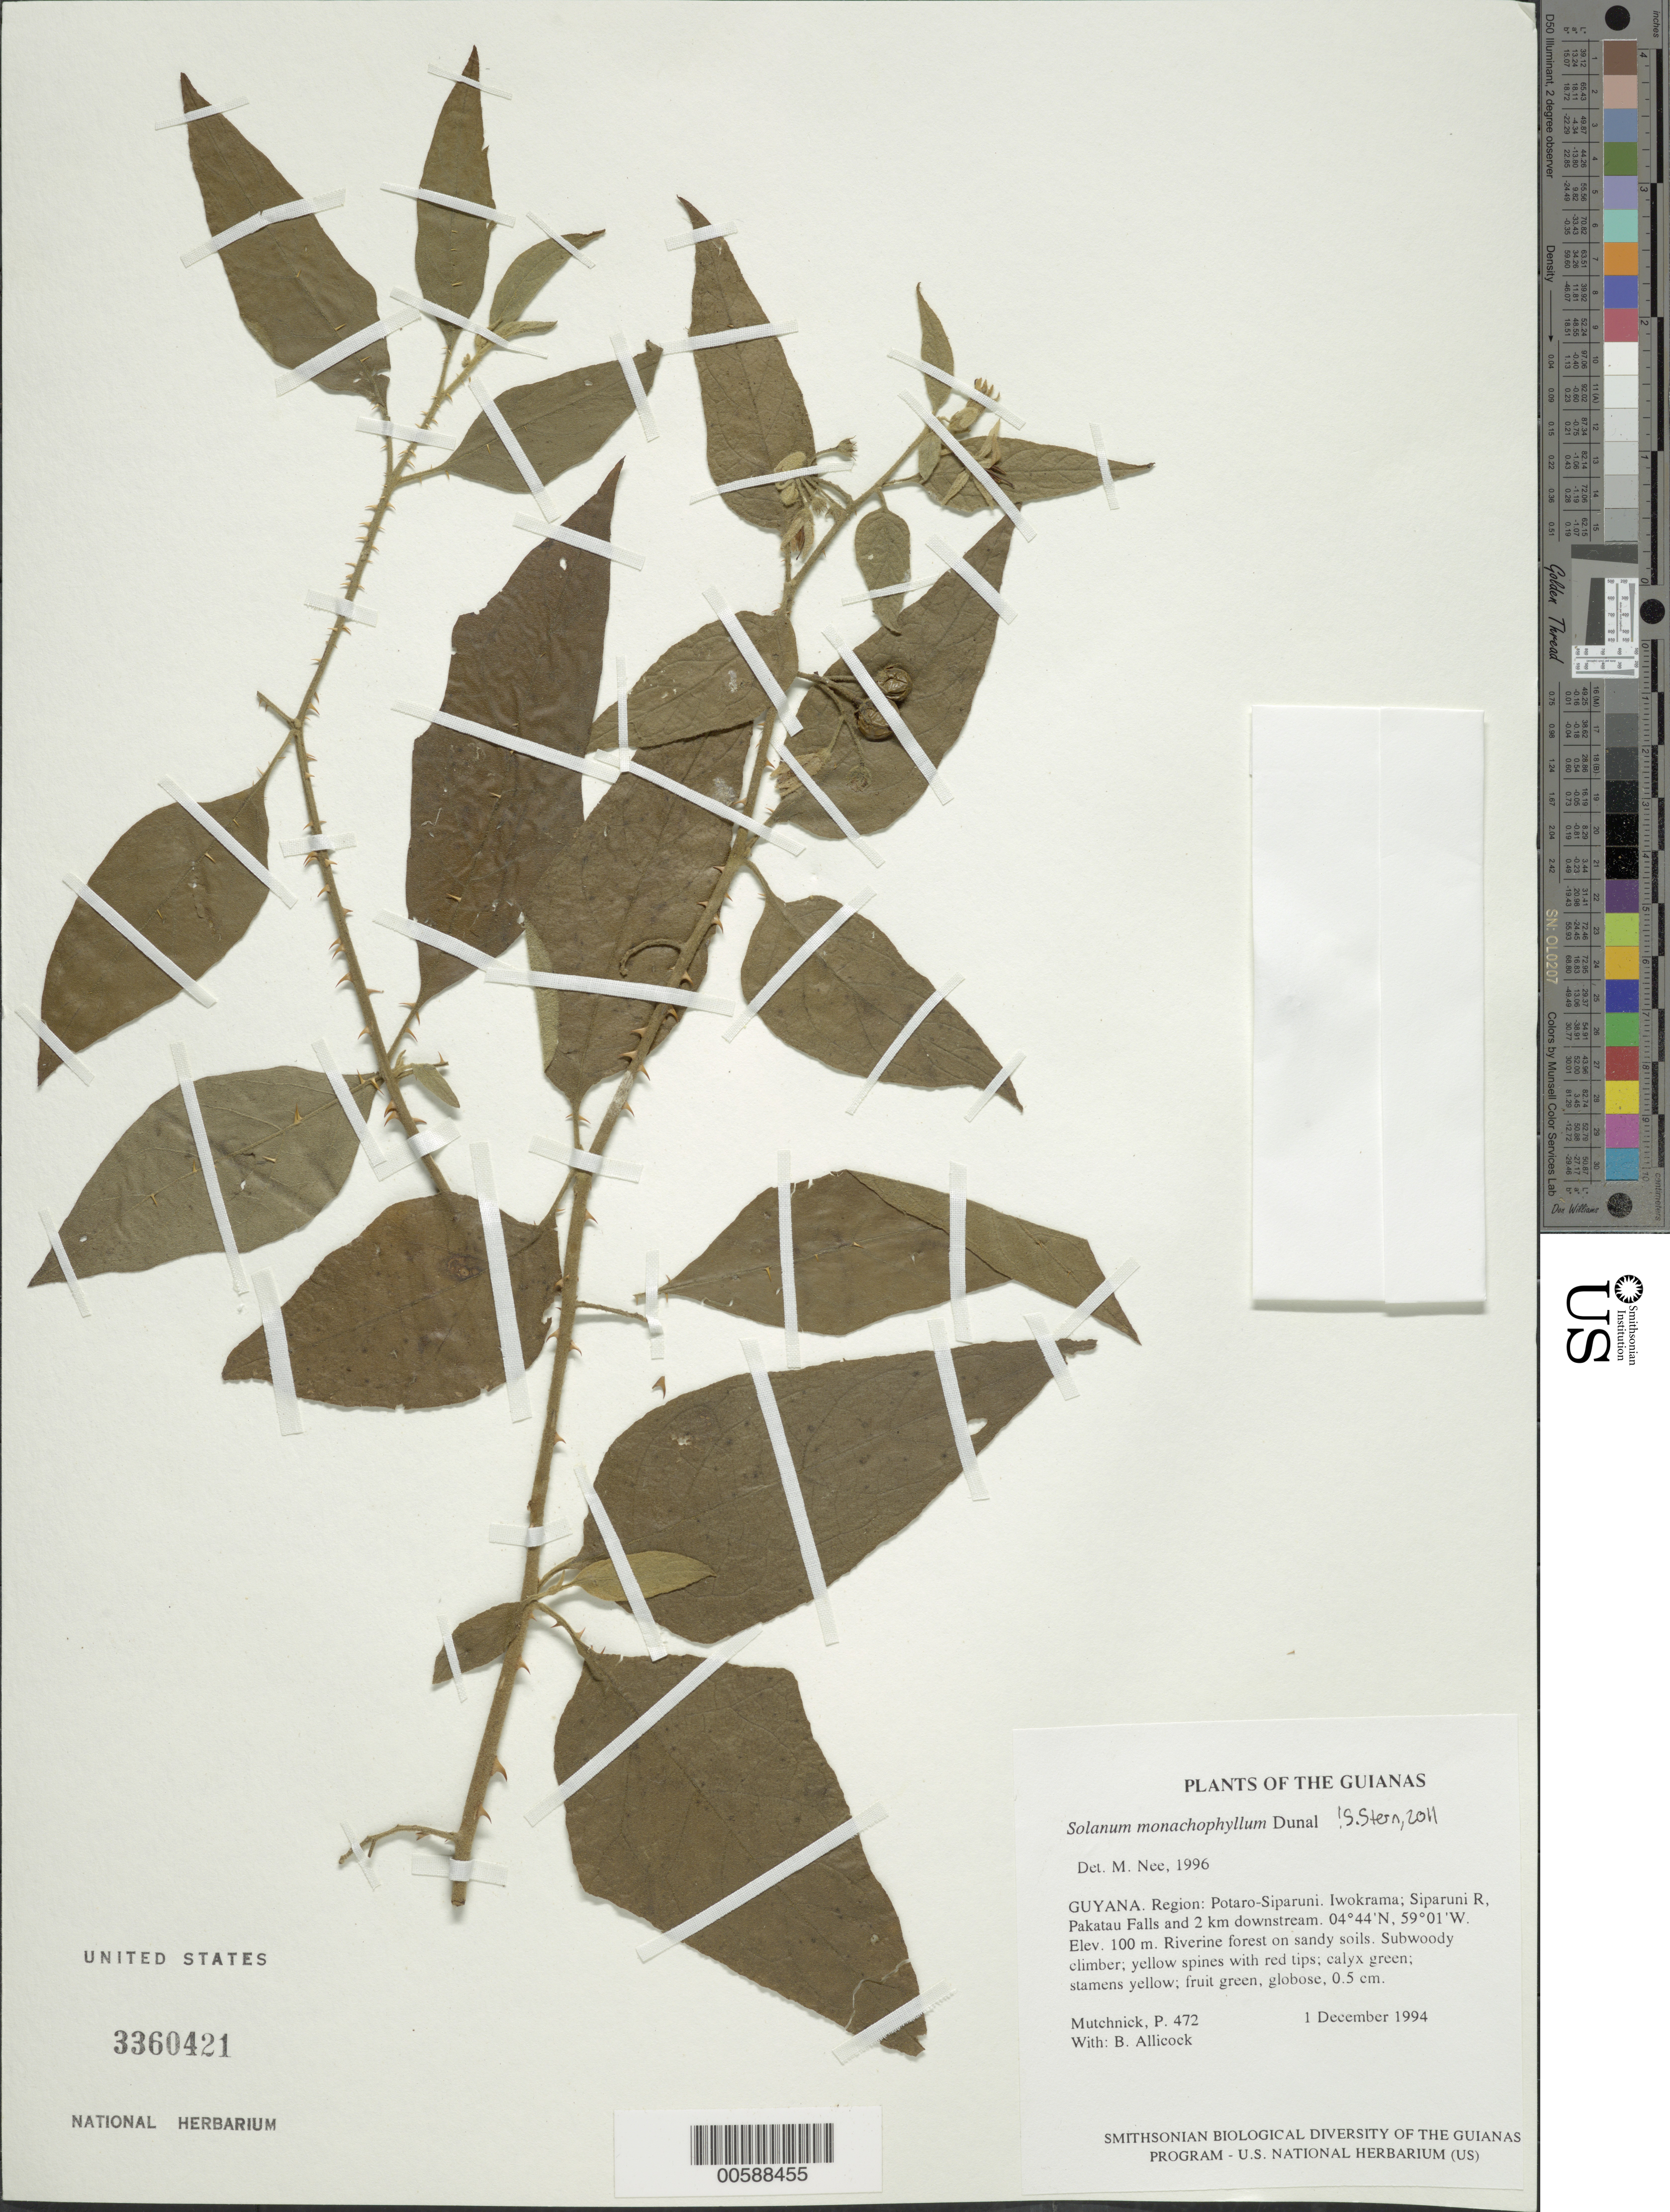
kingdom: Plantae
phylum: Tracheophyta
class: Magnoliopsida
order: Solanales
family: Solanaceae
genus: Solanum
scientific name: Solanum monachophyllum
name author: Dunal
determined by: Nee, Michael H.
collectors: P. Mutchnick & B. Allicock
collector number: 472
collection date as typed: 12 Dec 1994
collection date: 1994-12-12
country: Guyana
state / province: Potaro-Siparuni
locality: Iwokrama; Siparuni R, Pakatau Falls and 2 km downstream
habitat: Riverine forest on sandy soils.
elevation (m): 100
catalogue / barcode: US 3360421